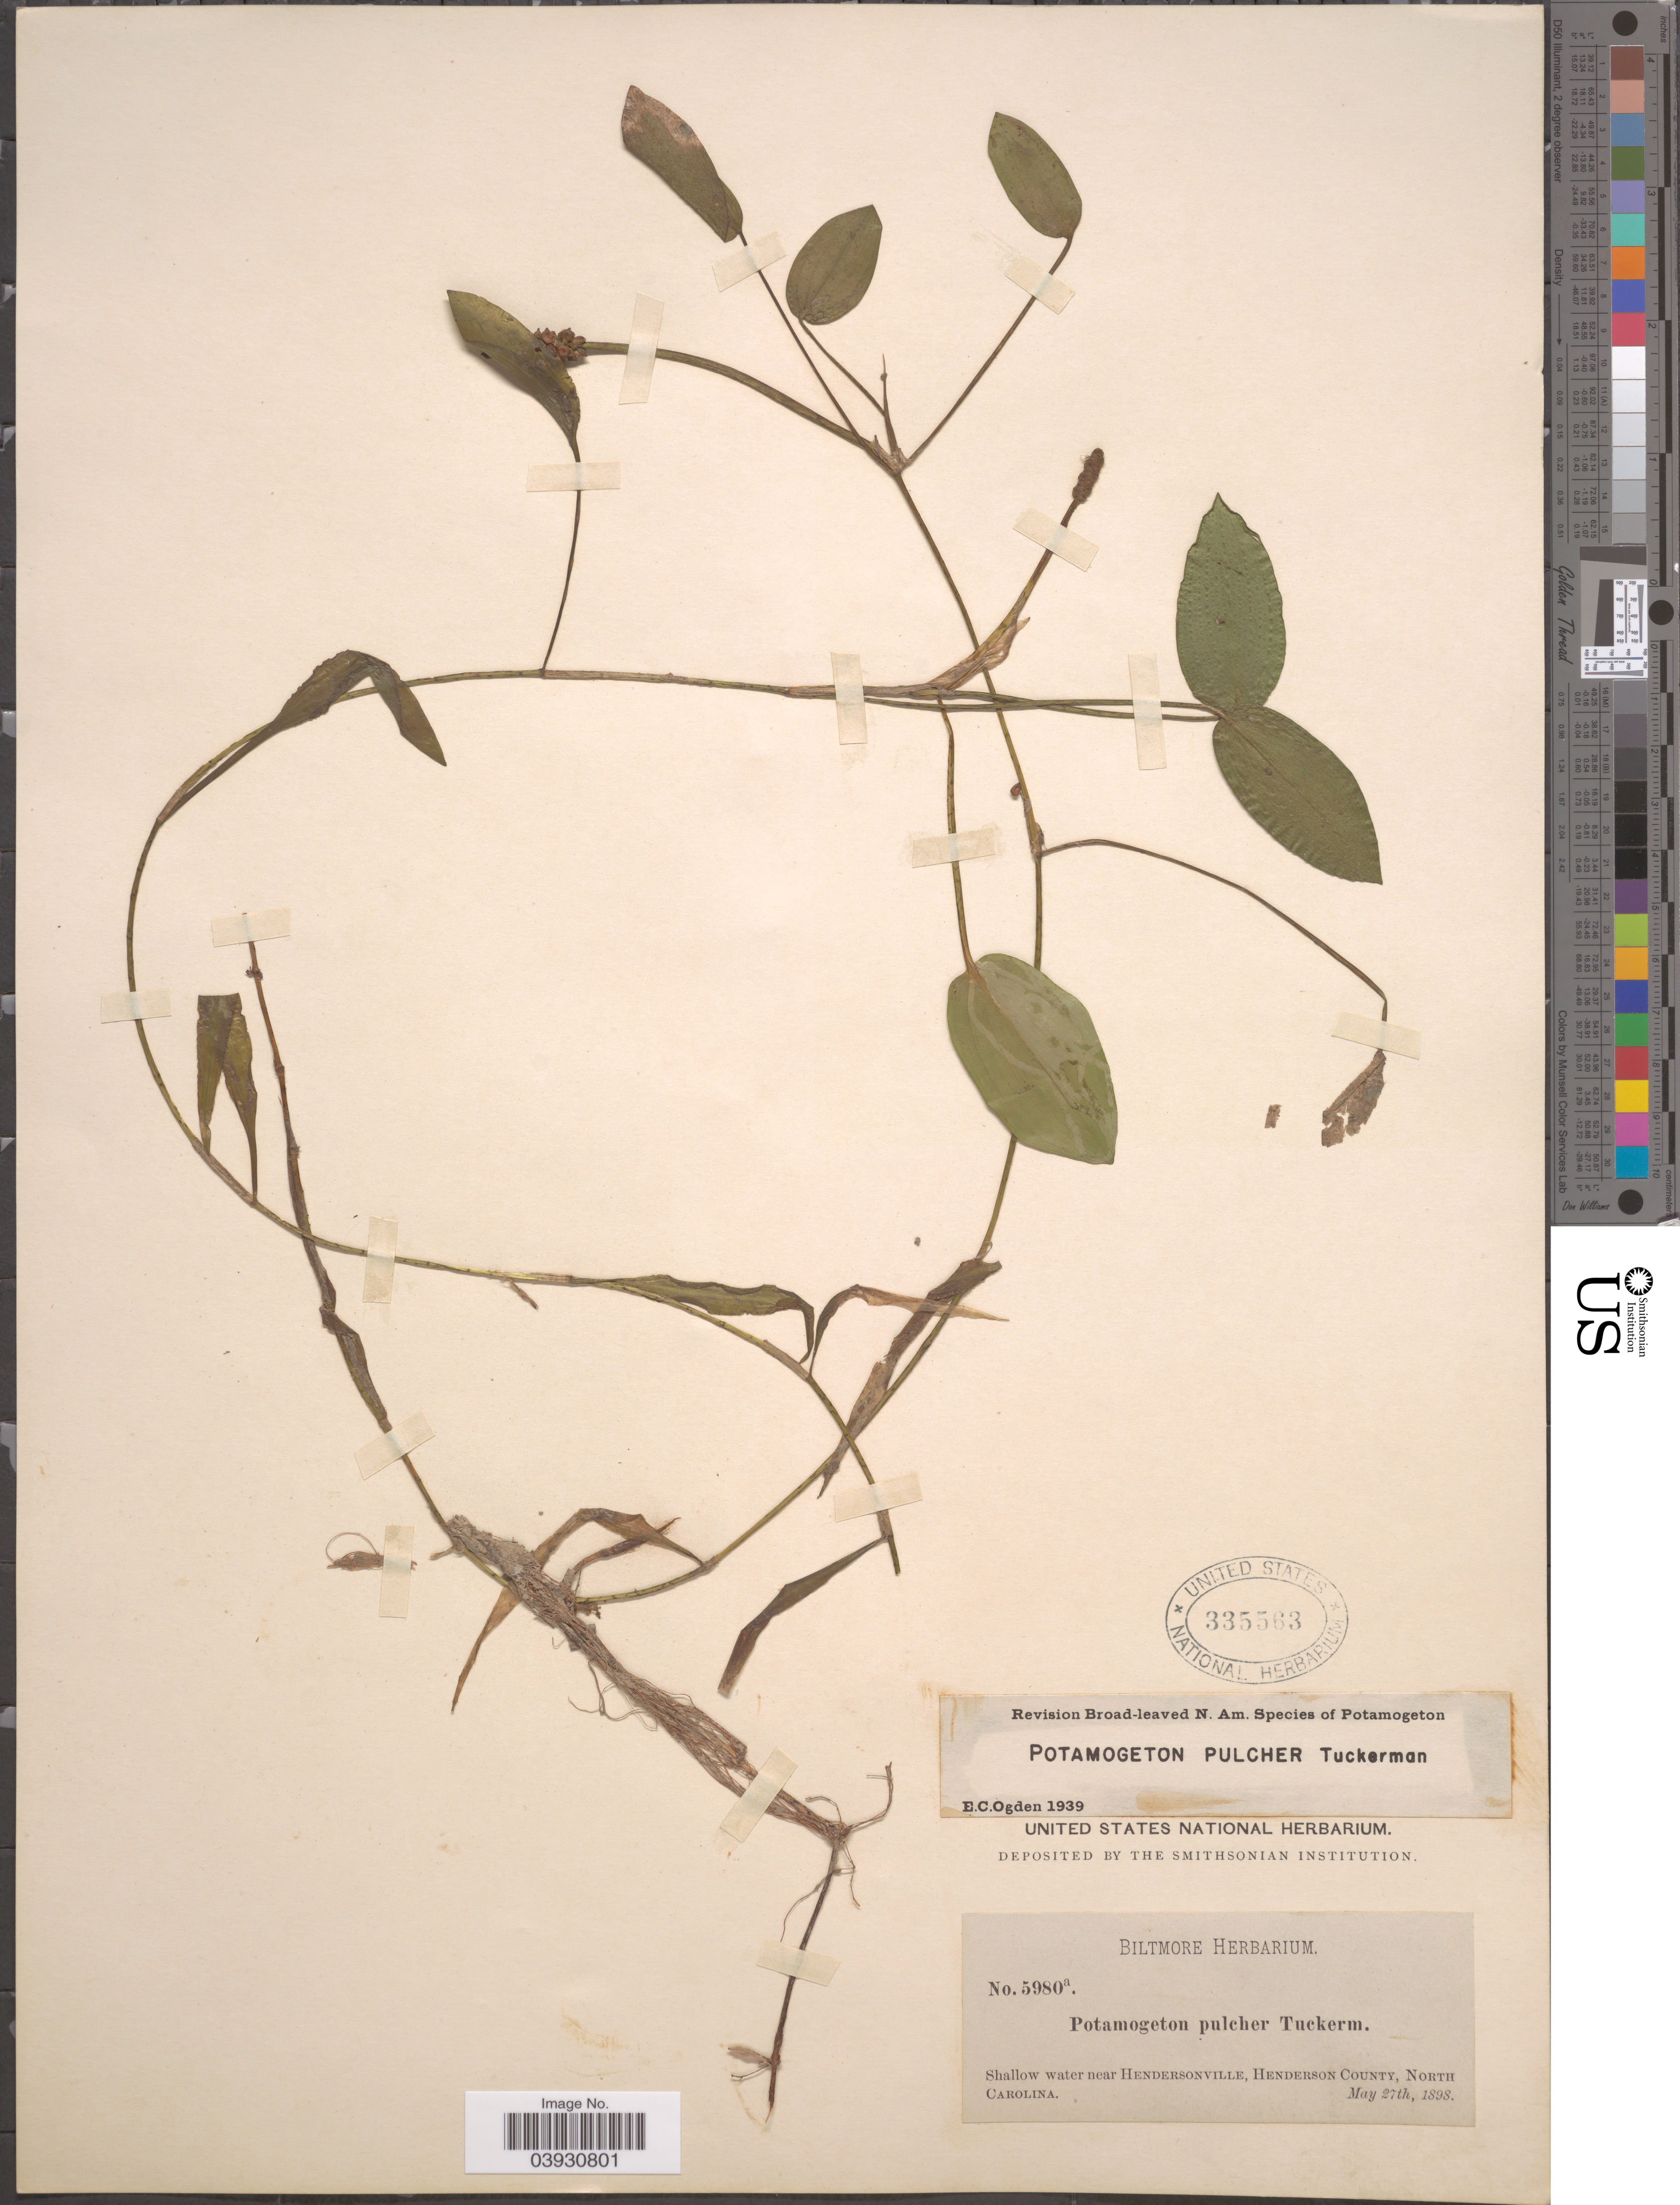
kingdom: Plantae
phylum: Tracheophyta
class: Liliopsida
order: Alismatales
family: Potamogetonaceae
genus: Potamogeton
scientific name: Potamogeton pulcher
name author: Tuck.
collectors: ex herb. Biltmore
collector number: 5980a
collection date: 1898-05-27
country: United States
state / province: North Carolina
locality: Shallow water near Hendersonville, Henderson County.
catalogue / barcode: US 335563